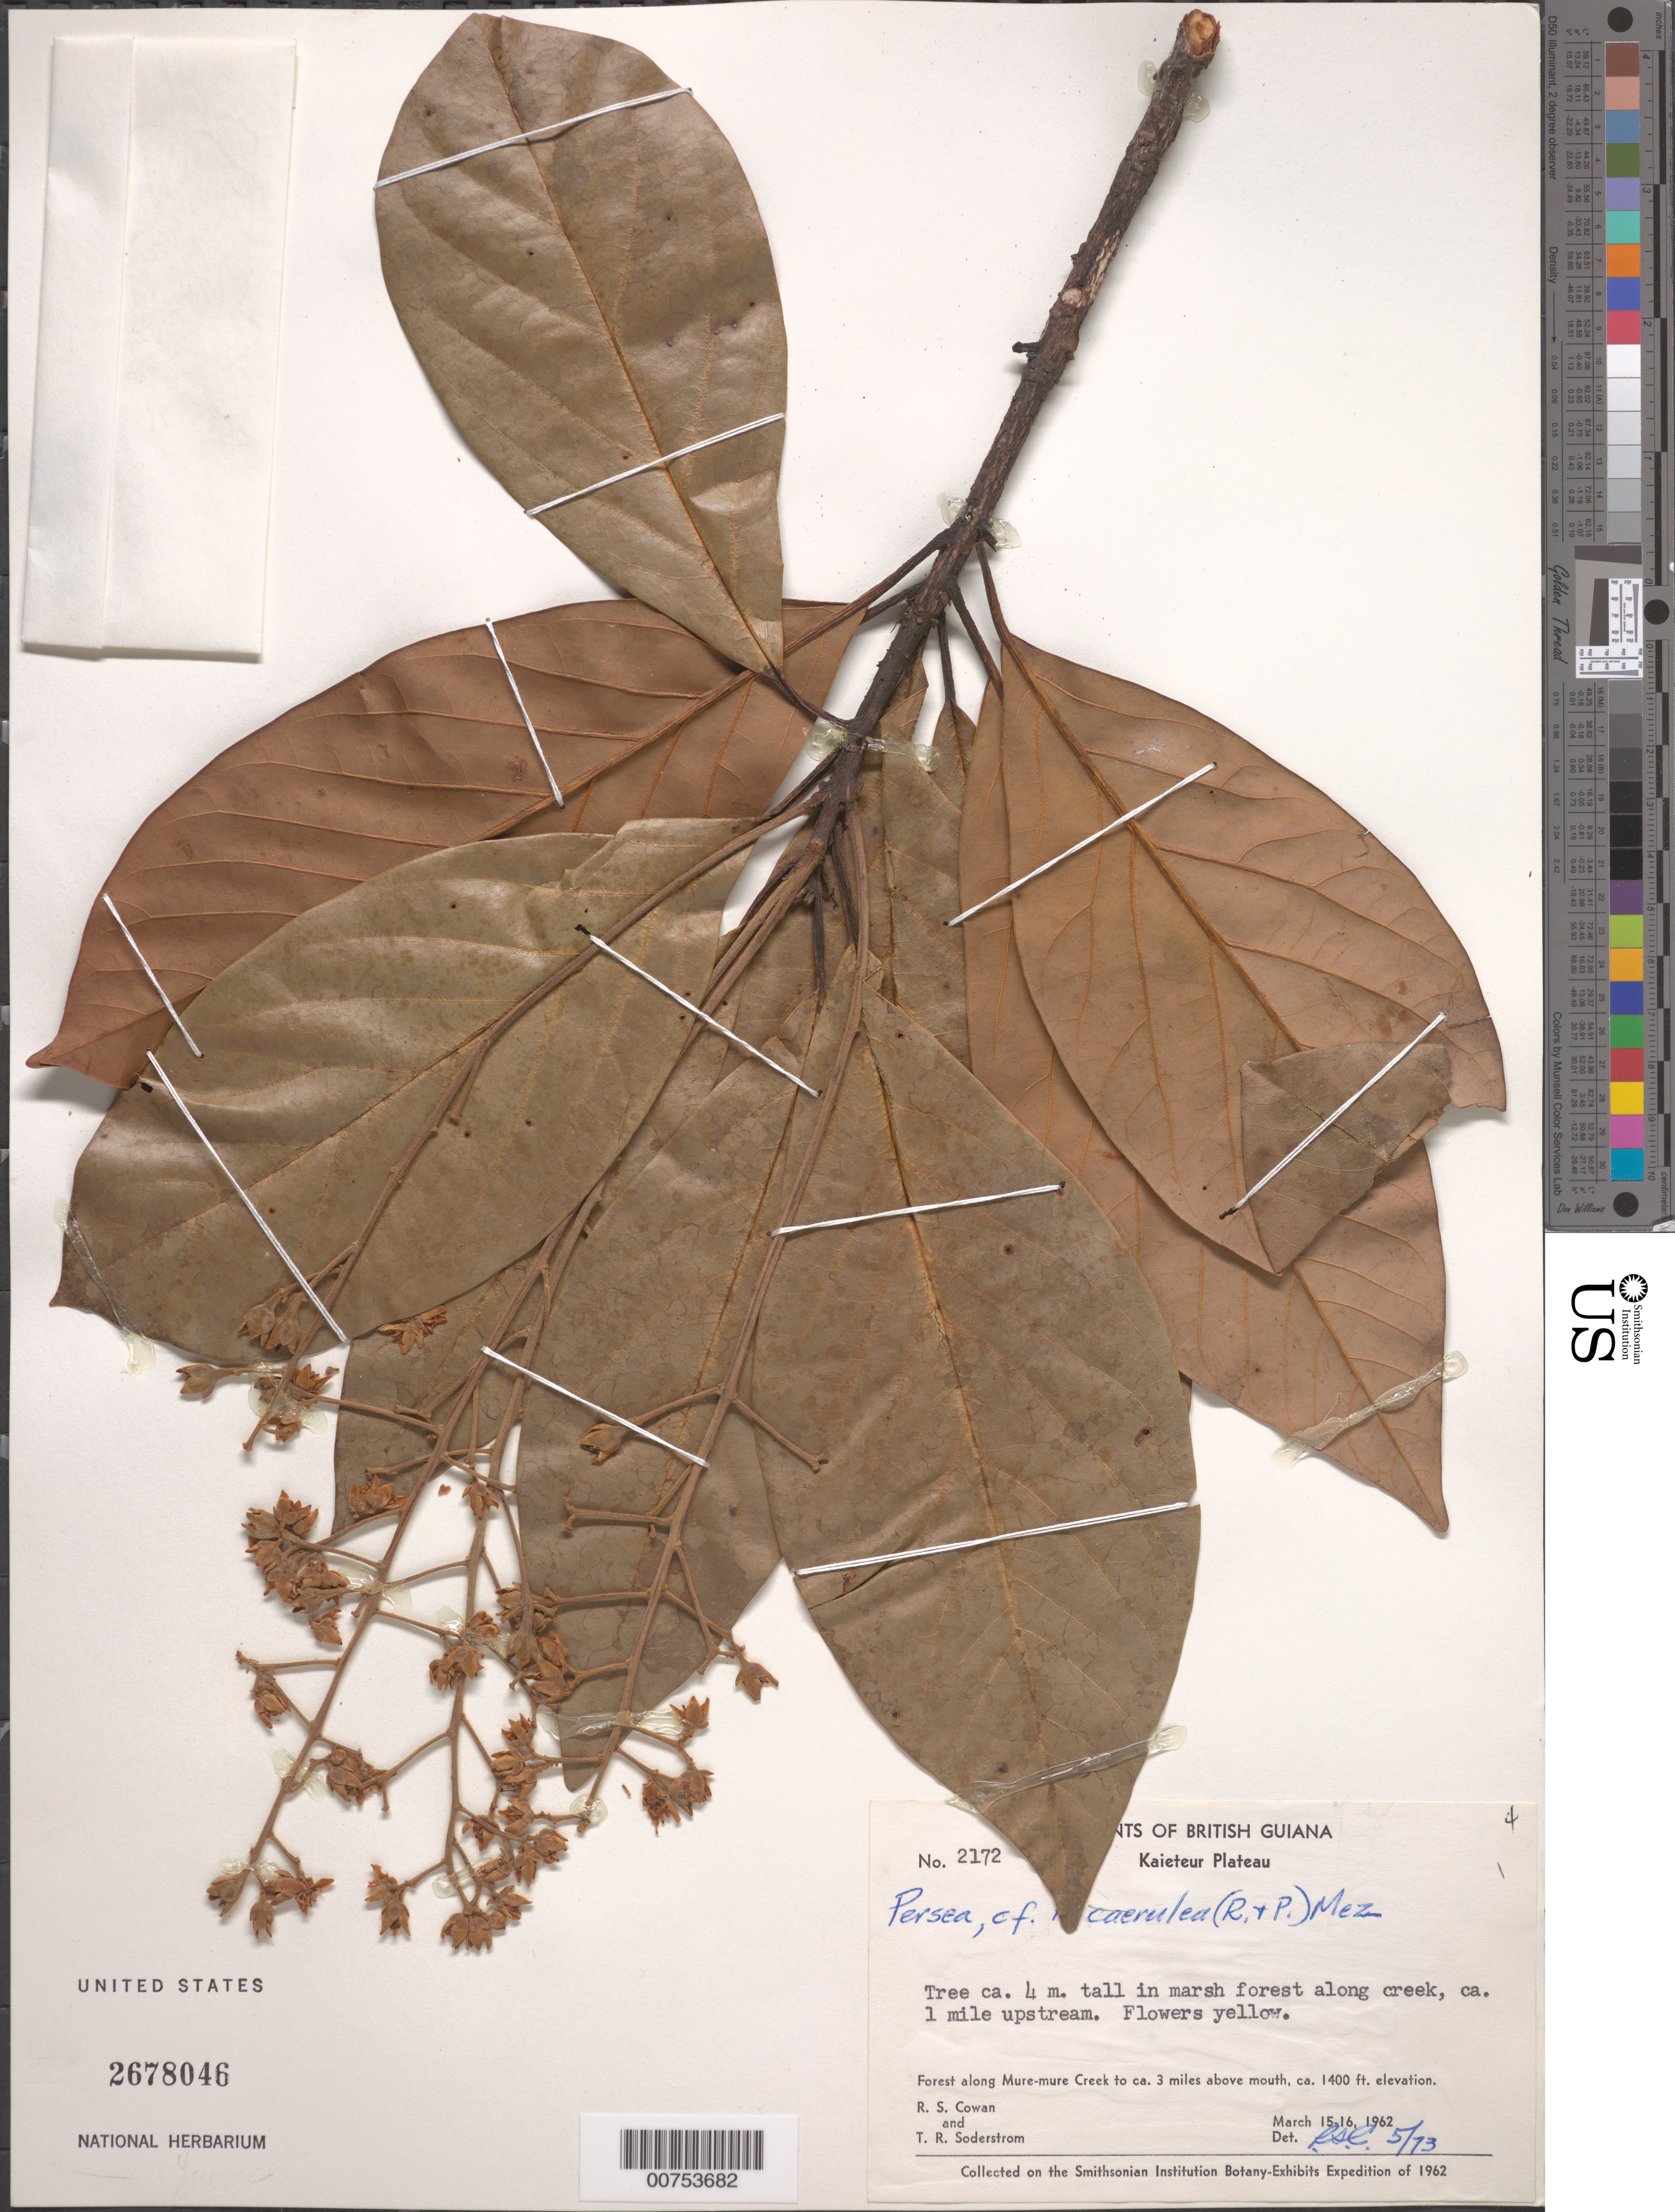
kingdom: Plantae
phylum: Tracheophyta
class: Magnoliopsida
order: Laurales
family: Lauraceae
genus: Persea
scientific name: Persea caerulea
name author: (Ruiz & Pav.) Mez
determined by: Cowan, R. S.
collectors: R. S. Cowan & T. R. Soderstrom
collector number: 2172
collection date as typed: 15-Mar-62 to 16-Mar-62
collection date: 1962-03-15/1962-03-16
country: Guyana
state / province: Potaro-Siparuni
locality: Kaieteur Plateau, Mure-mure Creek to ca. 3 mi. above mouth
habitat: Marsh forest along creek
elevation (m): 427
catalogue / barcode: US 2678046